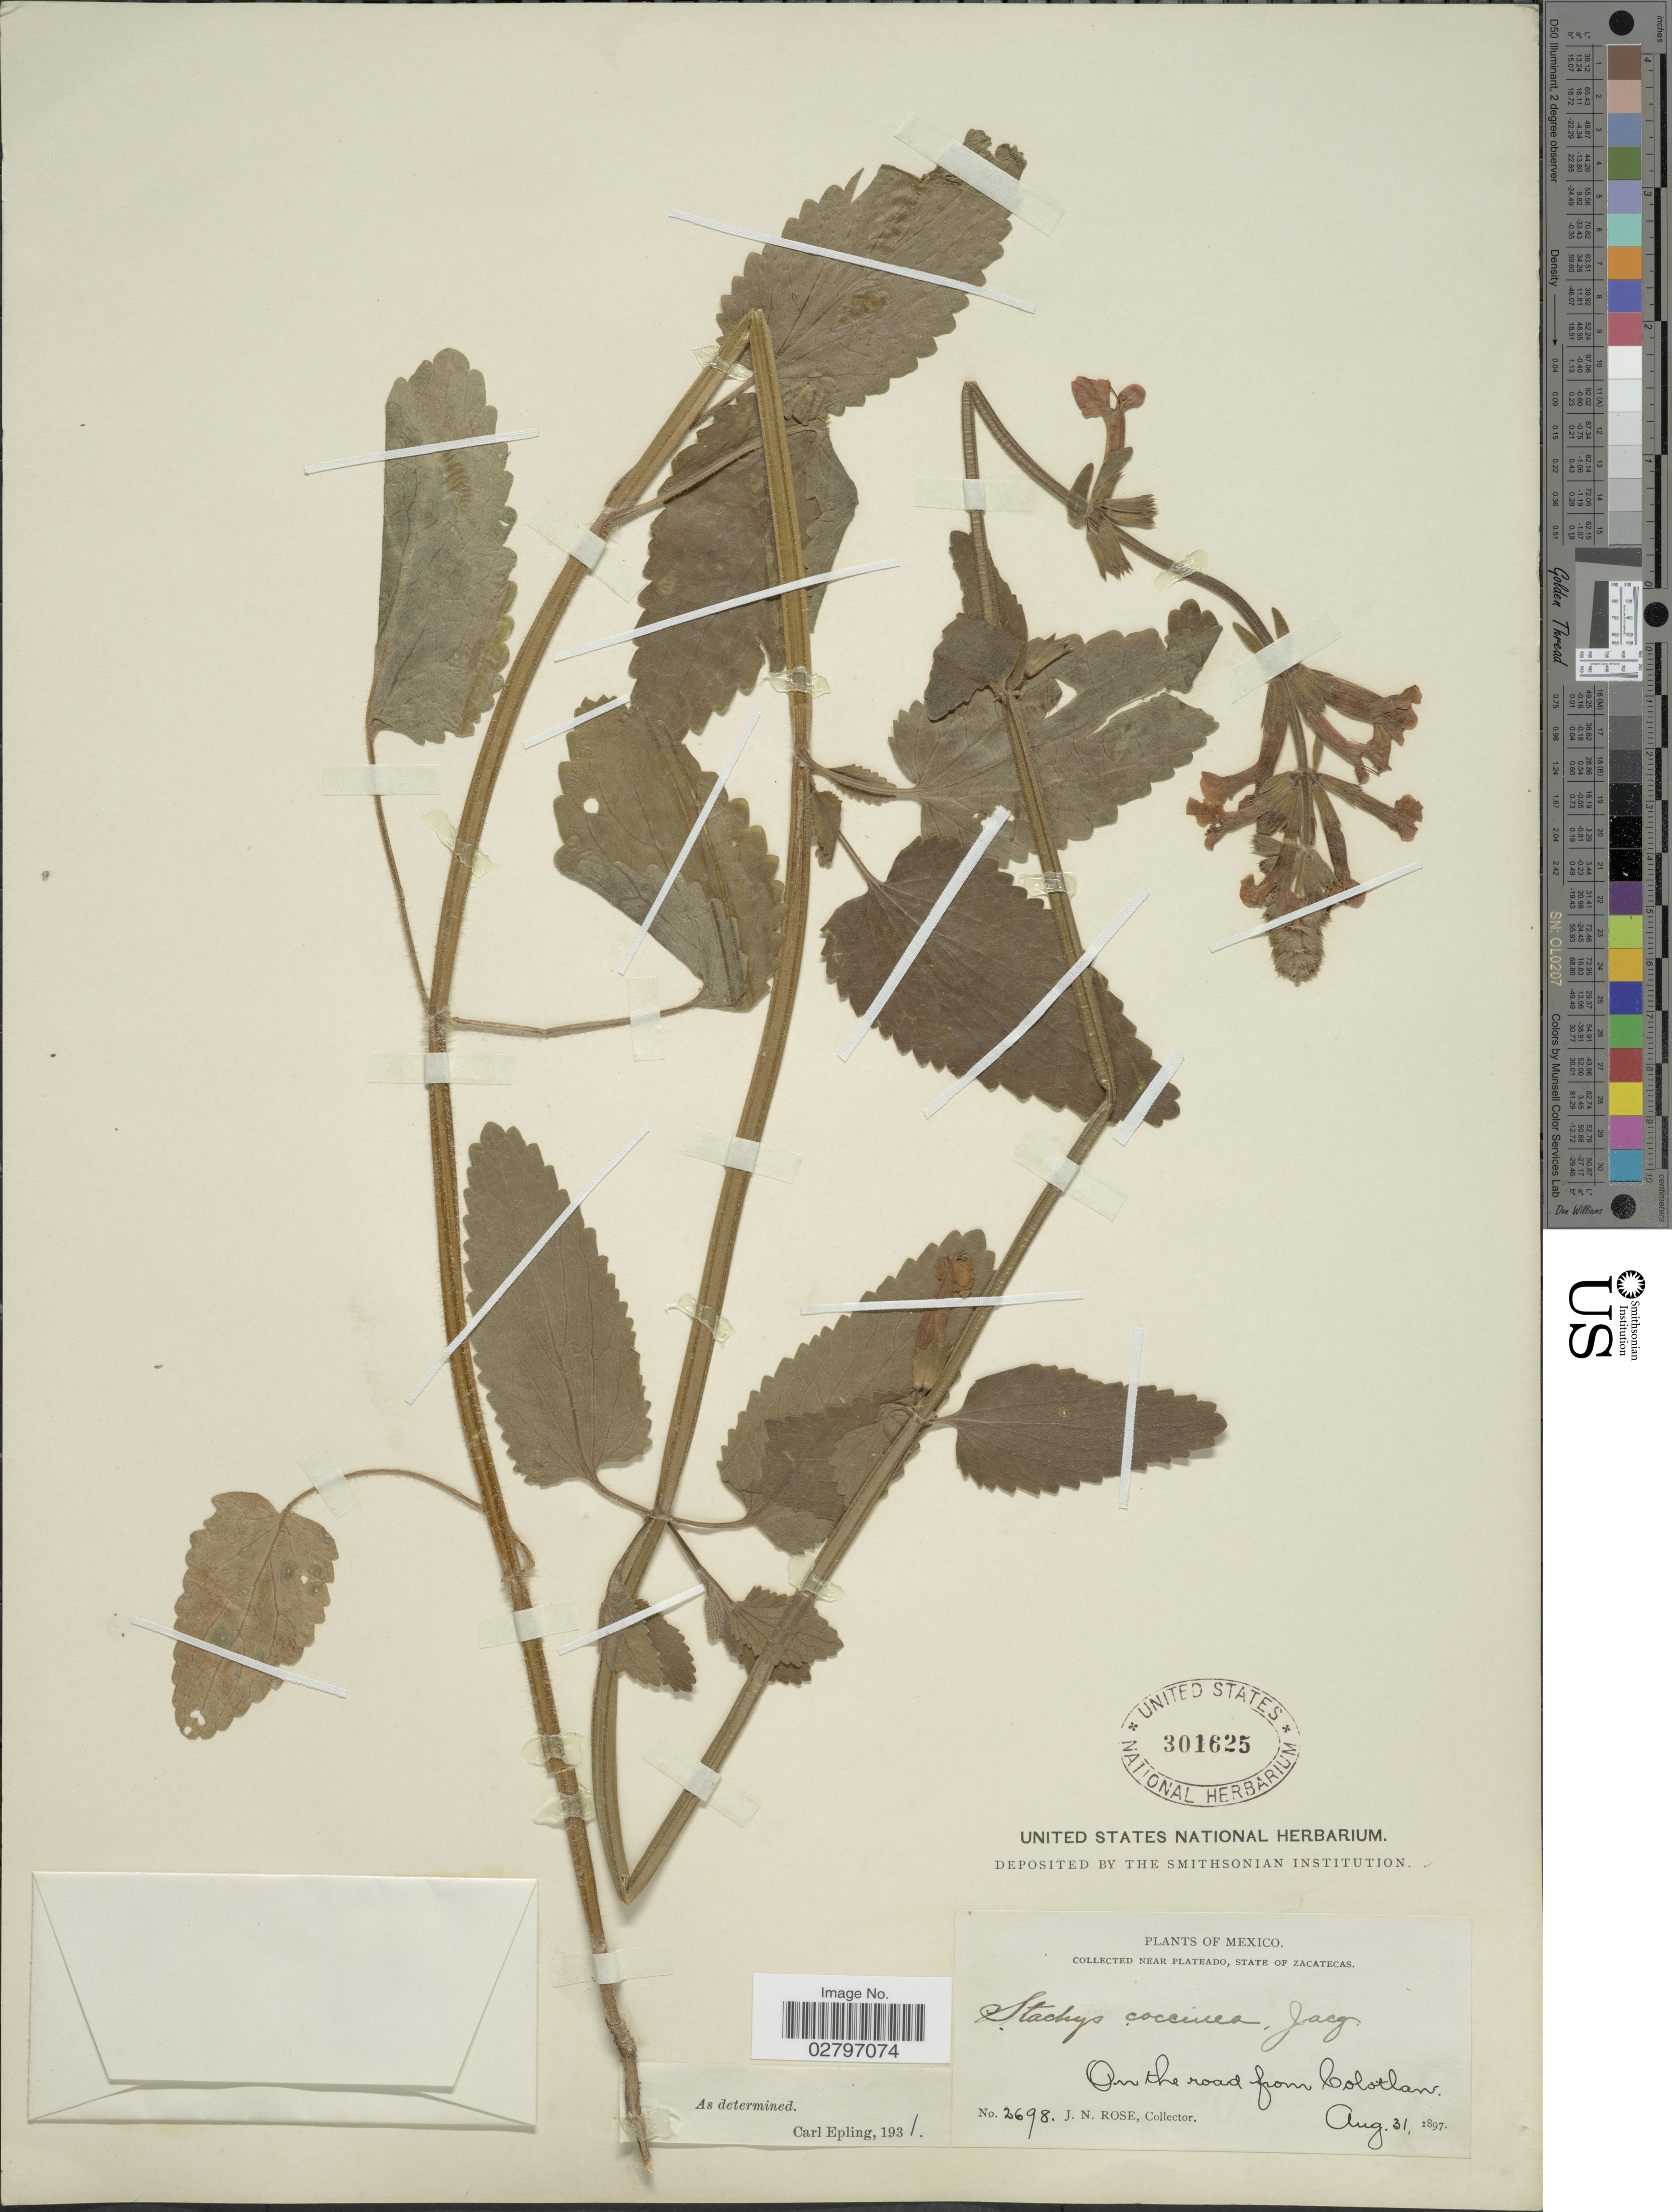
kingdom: Plantae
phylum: Tracheophyta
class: Magnoliopsida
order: Lamiales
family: Lamiaceae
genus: Stachys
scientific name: Stachys coccinea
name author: Ortega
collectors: J. N. Rose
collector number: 2698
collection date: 1897-08-31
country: Mexico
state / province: Zacatecas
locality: Near Plateado. On the road from Colotlan.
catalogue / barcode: US 301625